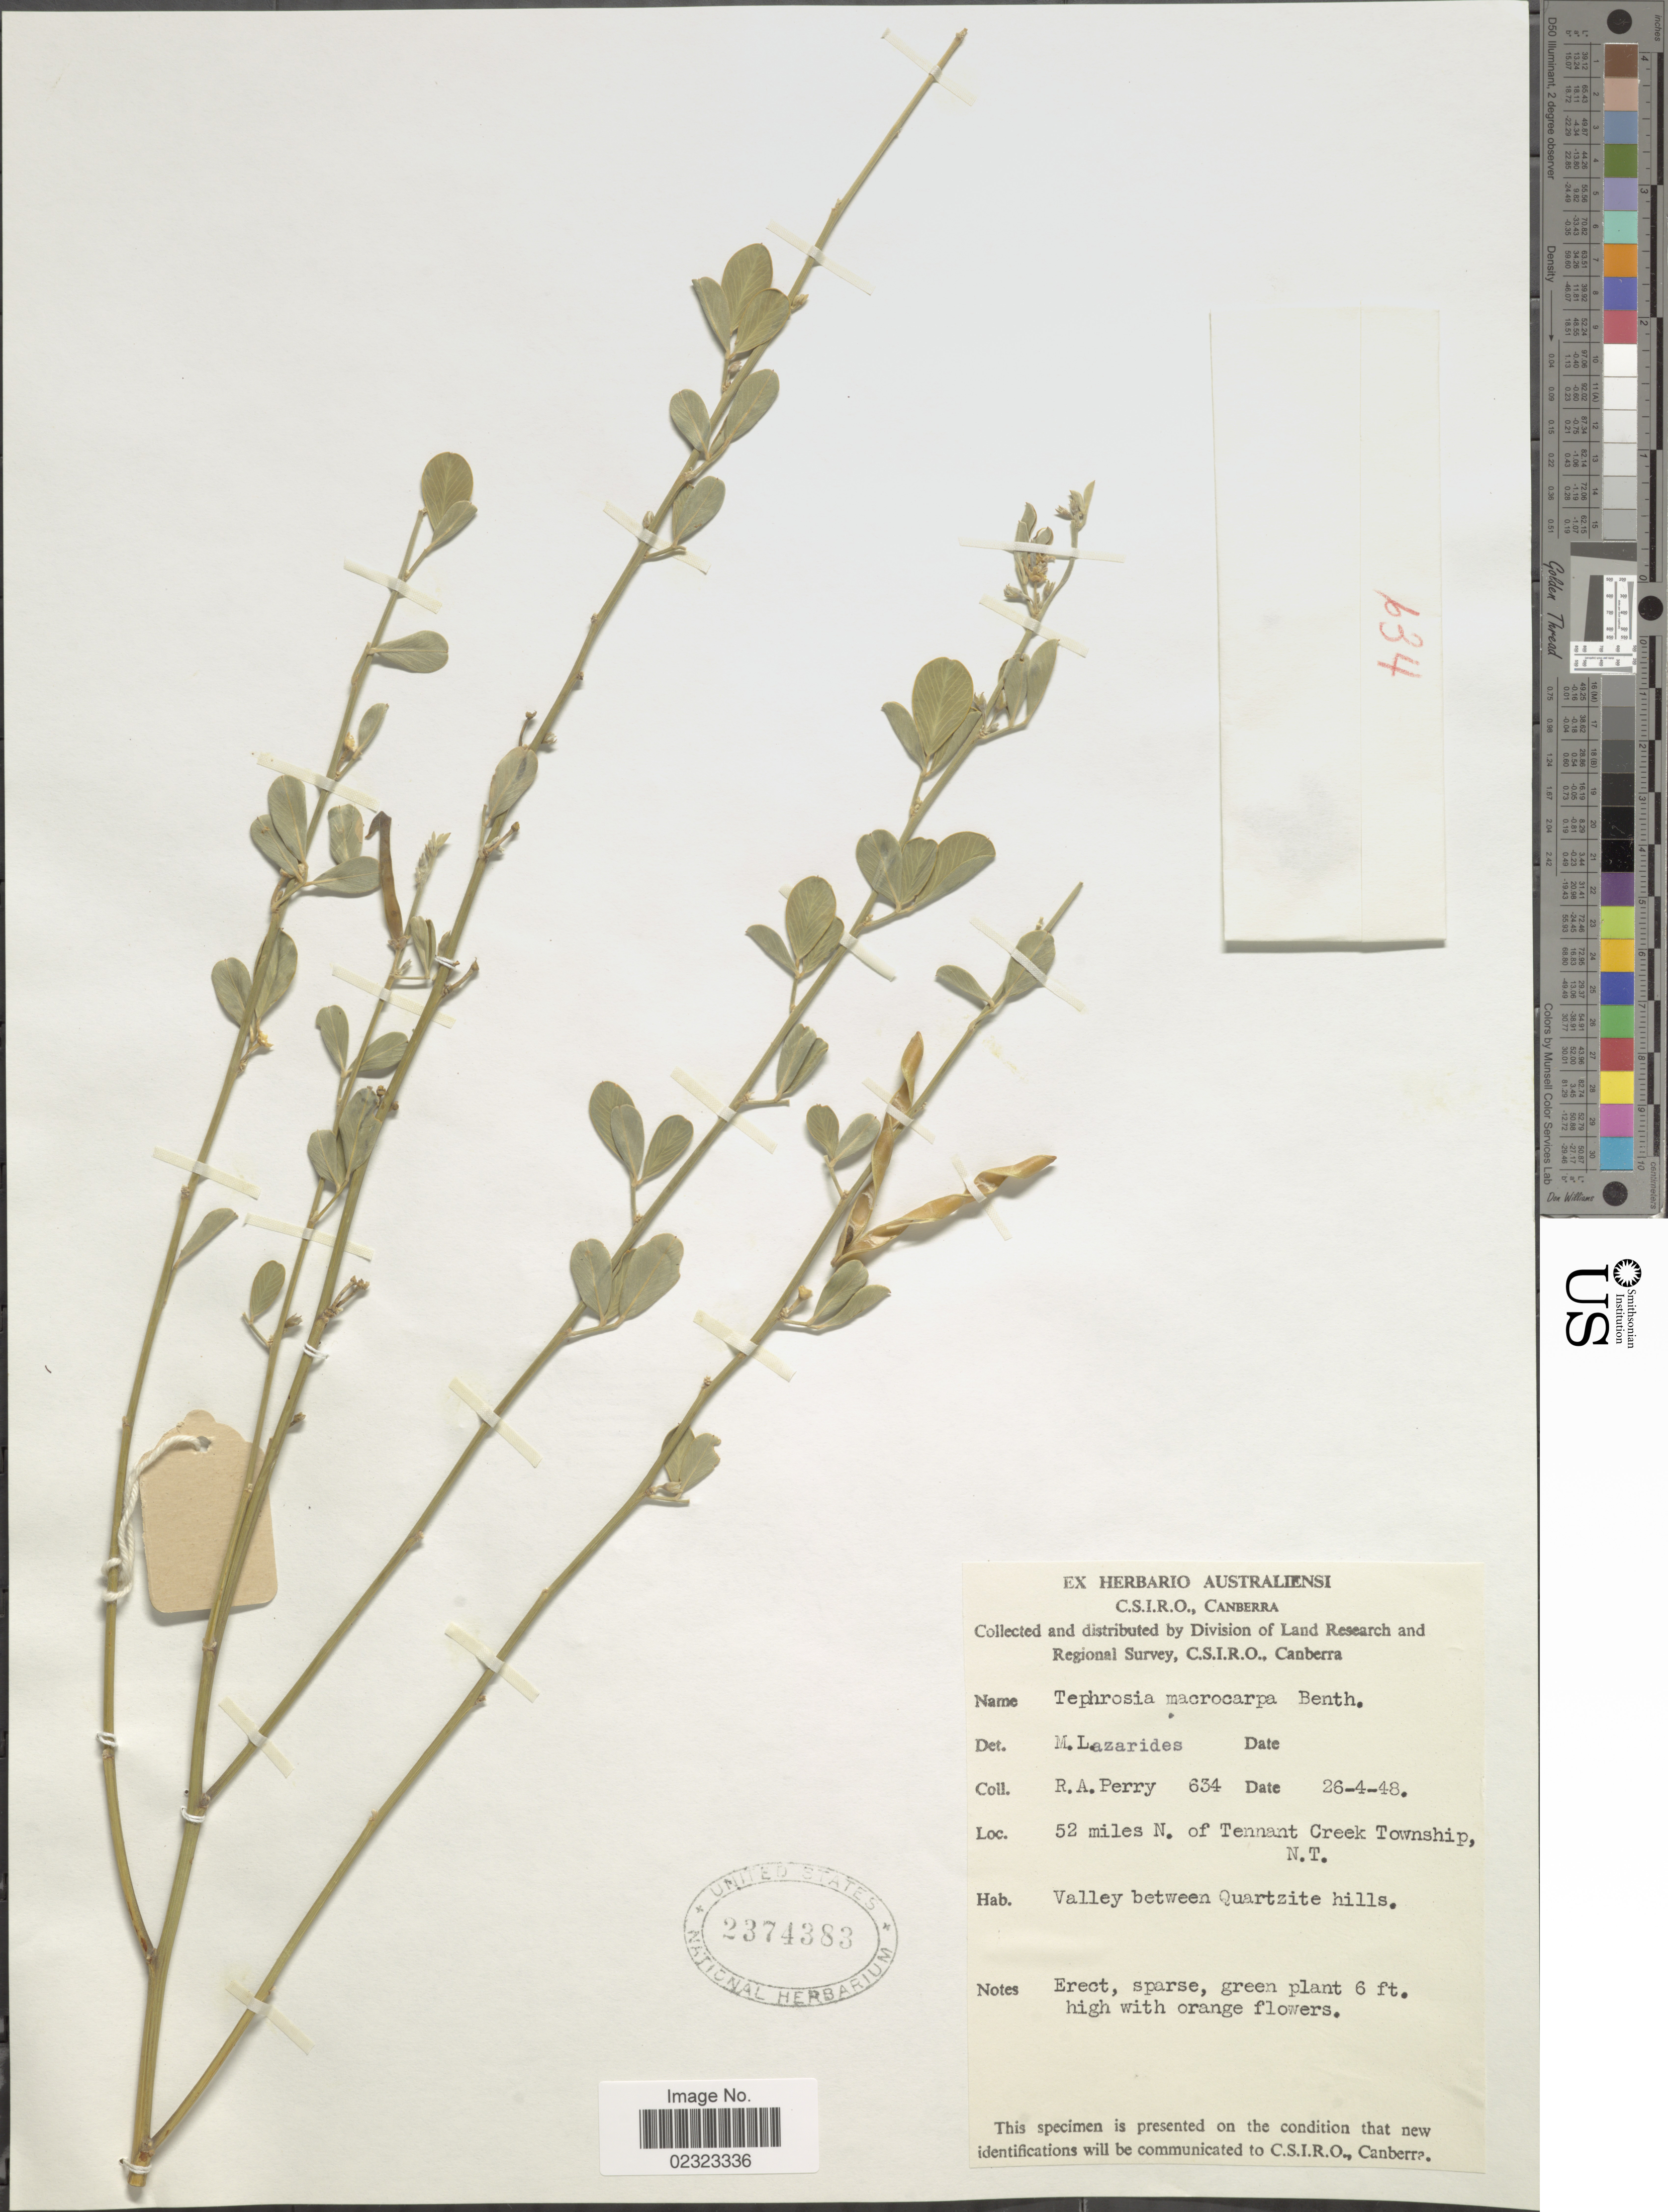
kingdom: Plantae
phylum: Tracheophyta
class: Magnoliopsida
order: Fabales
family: Fabaceae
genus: Tephrosia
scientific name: Tephrosia macrocarpa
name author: Benth.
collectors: Perry, R. A.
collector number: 634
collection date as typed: Transcribed d/m/y: 26/4/48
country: Australia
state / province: Northern Territory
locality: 52 miles N. of Tennant Creek Township, N.T., Valley between Quartzite hills.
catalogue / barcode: US 2374383